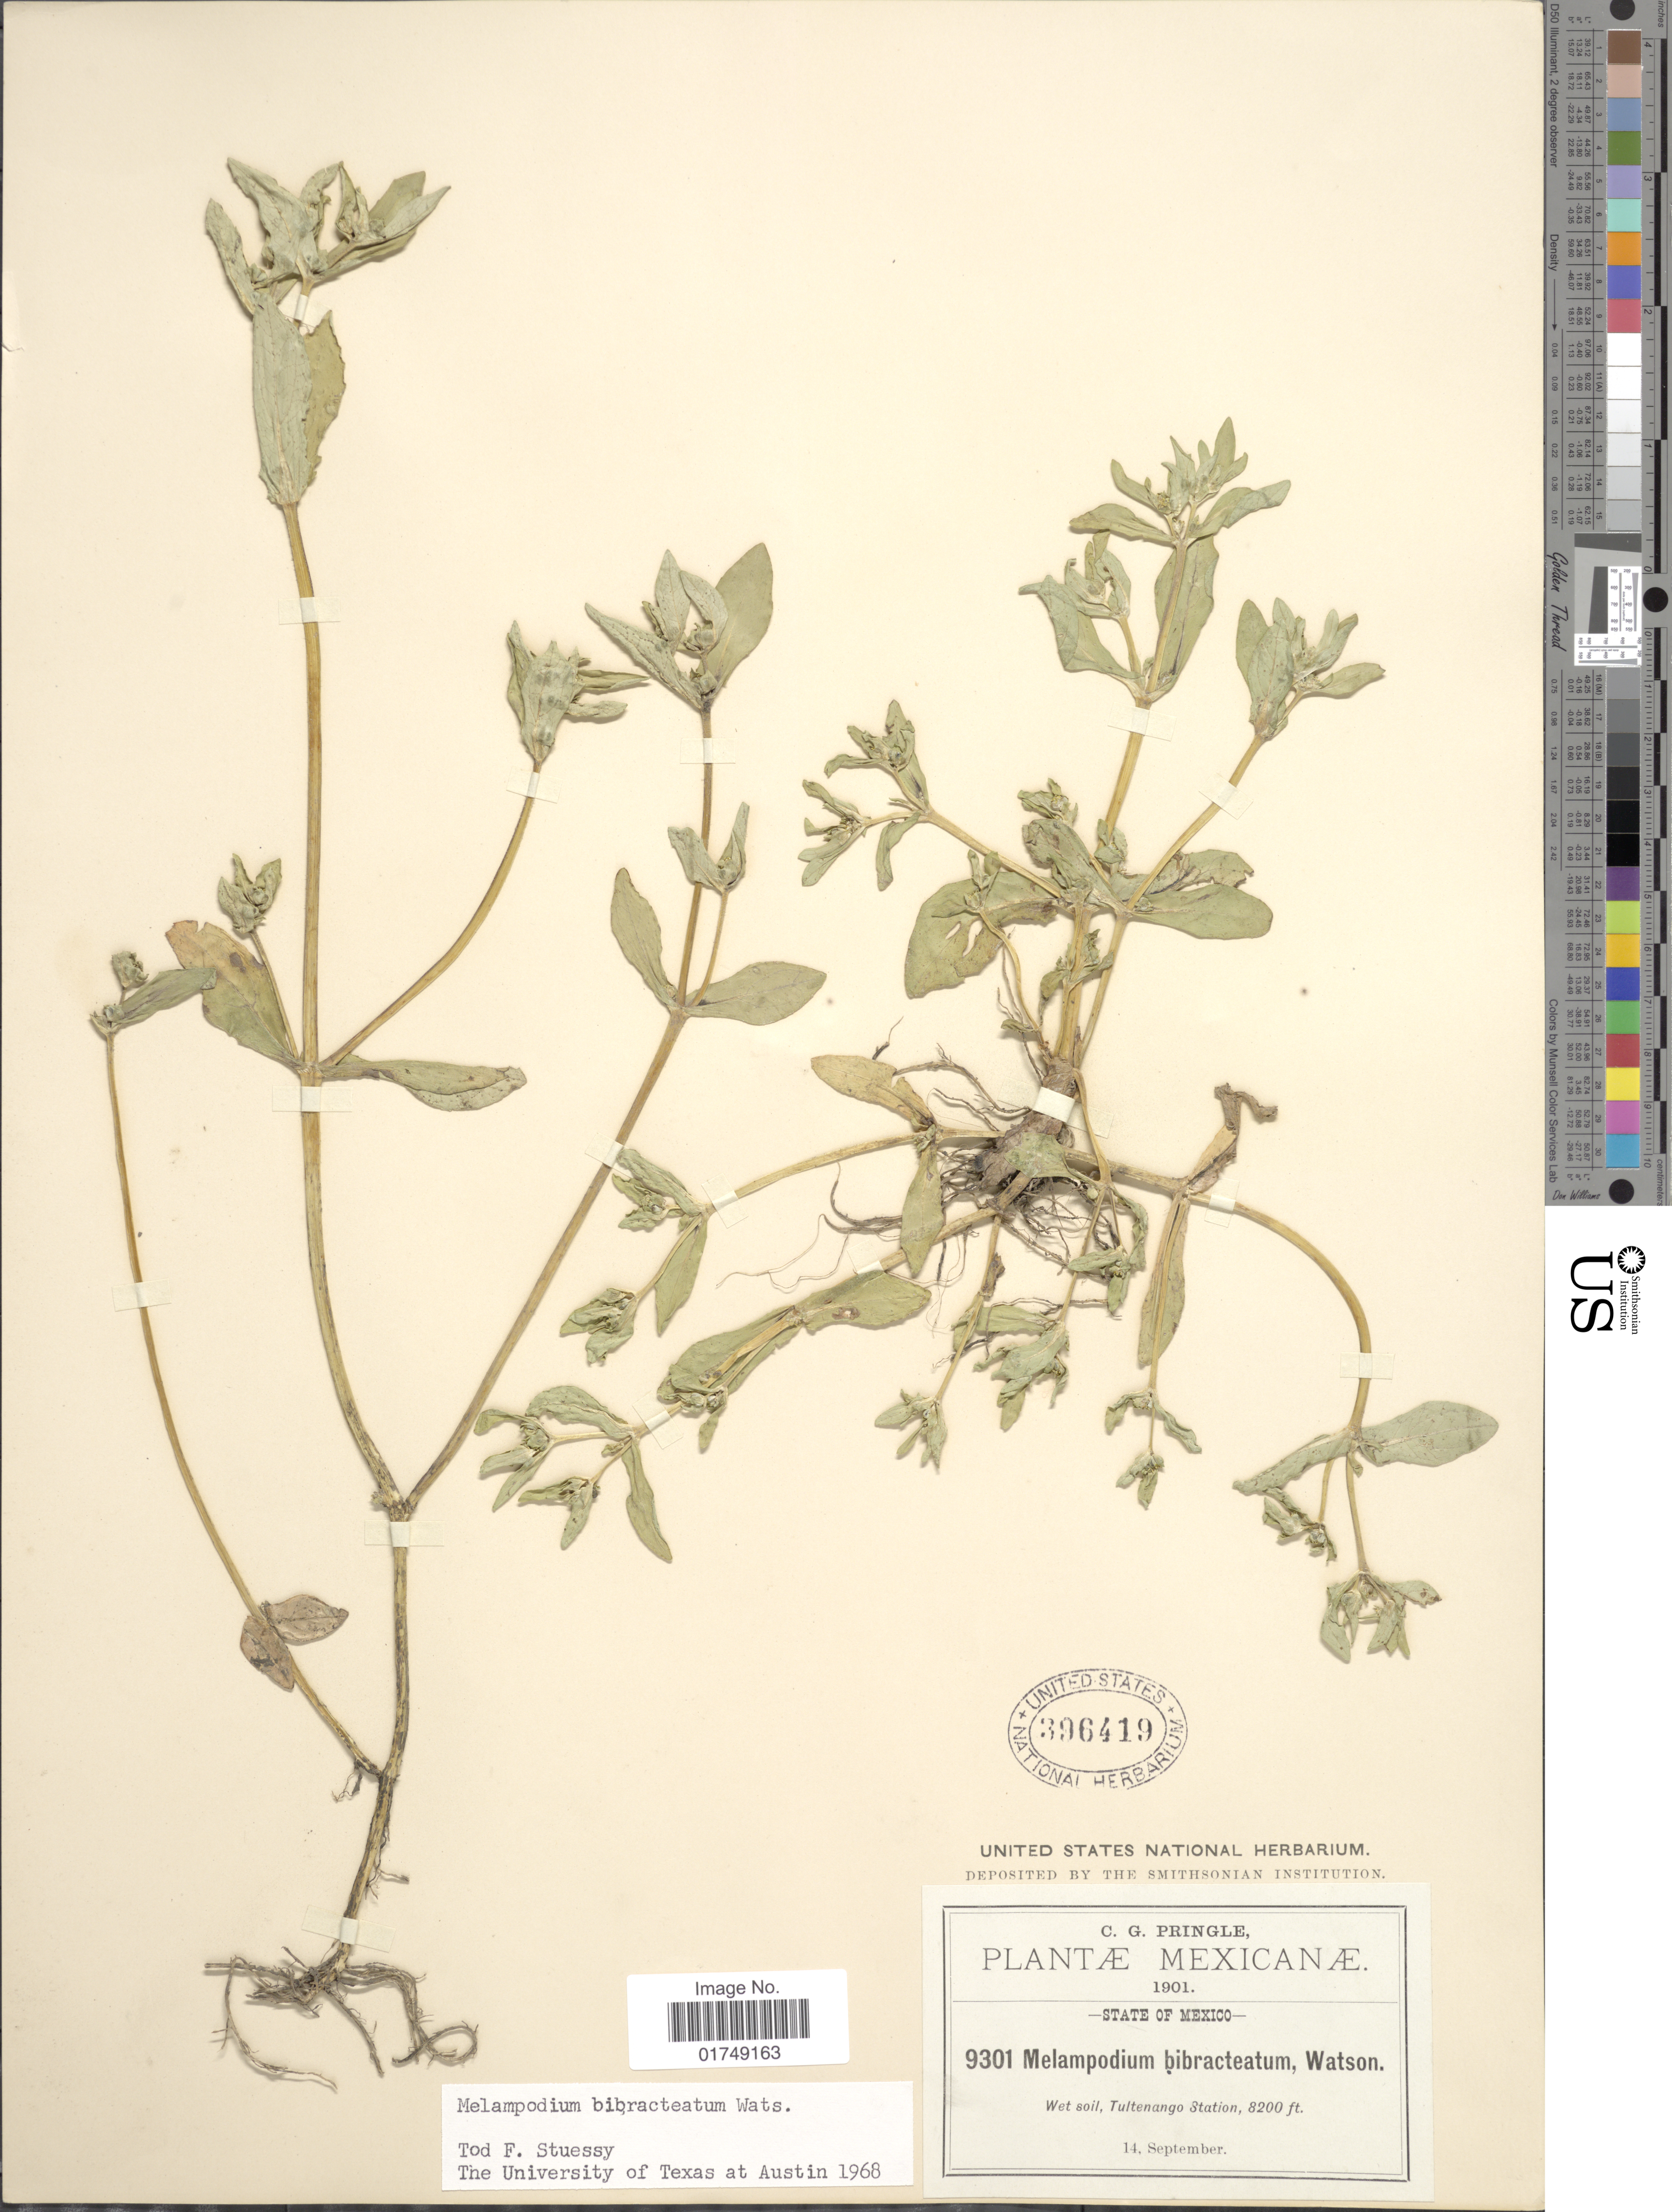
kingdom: Plantae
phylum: Tracheophyta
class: Magnoliopsida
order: Asterales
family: Asteraceae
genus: Melampodium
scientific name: Melampodium bibracteatum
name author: S. Watson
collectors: C. G. Pringle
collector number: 9301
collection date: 1901-09-14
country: Mexico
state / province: México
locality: Tultenango Station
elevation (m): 2499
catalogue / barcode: US 396419